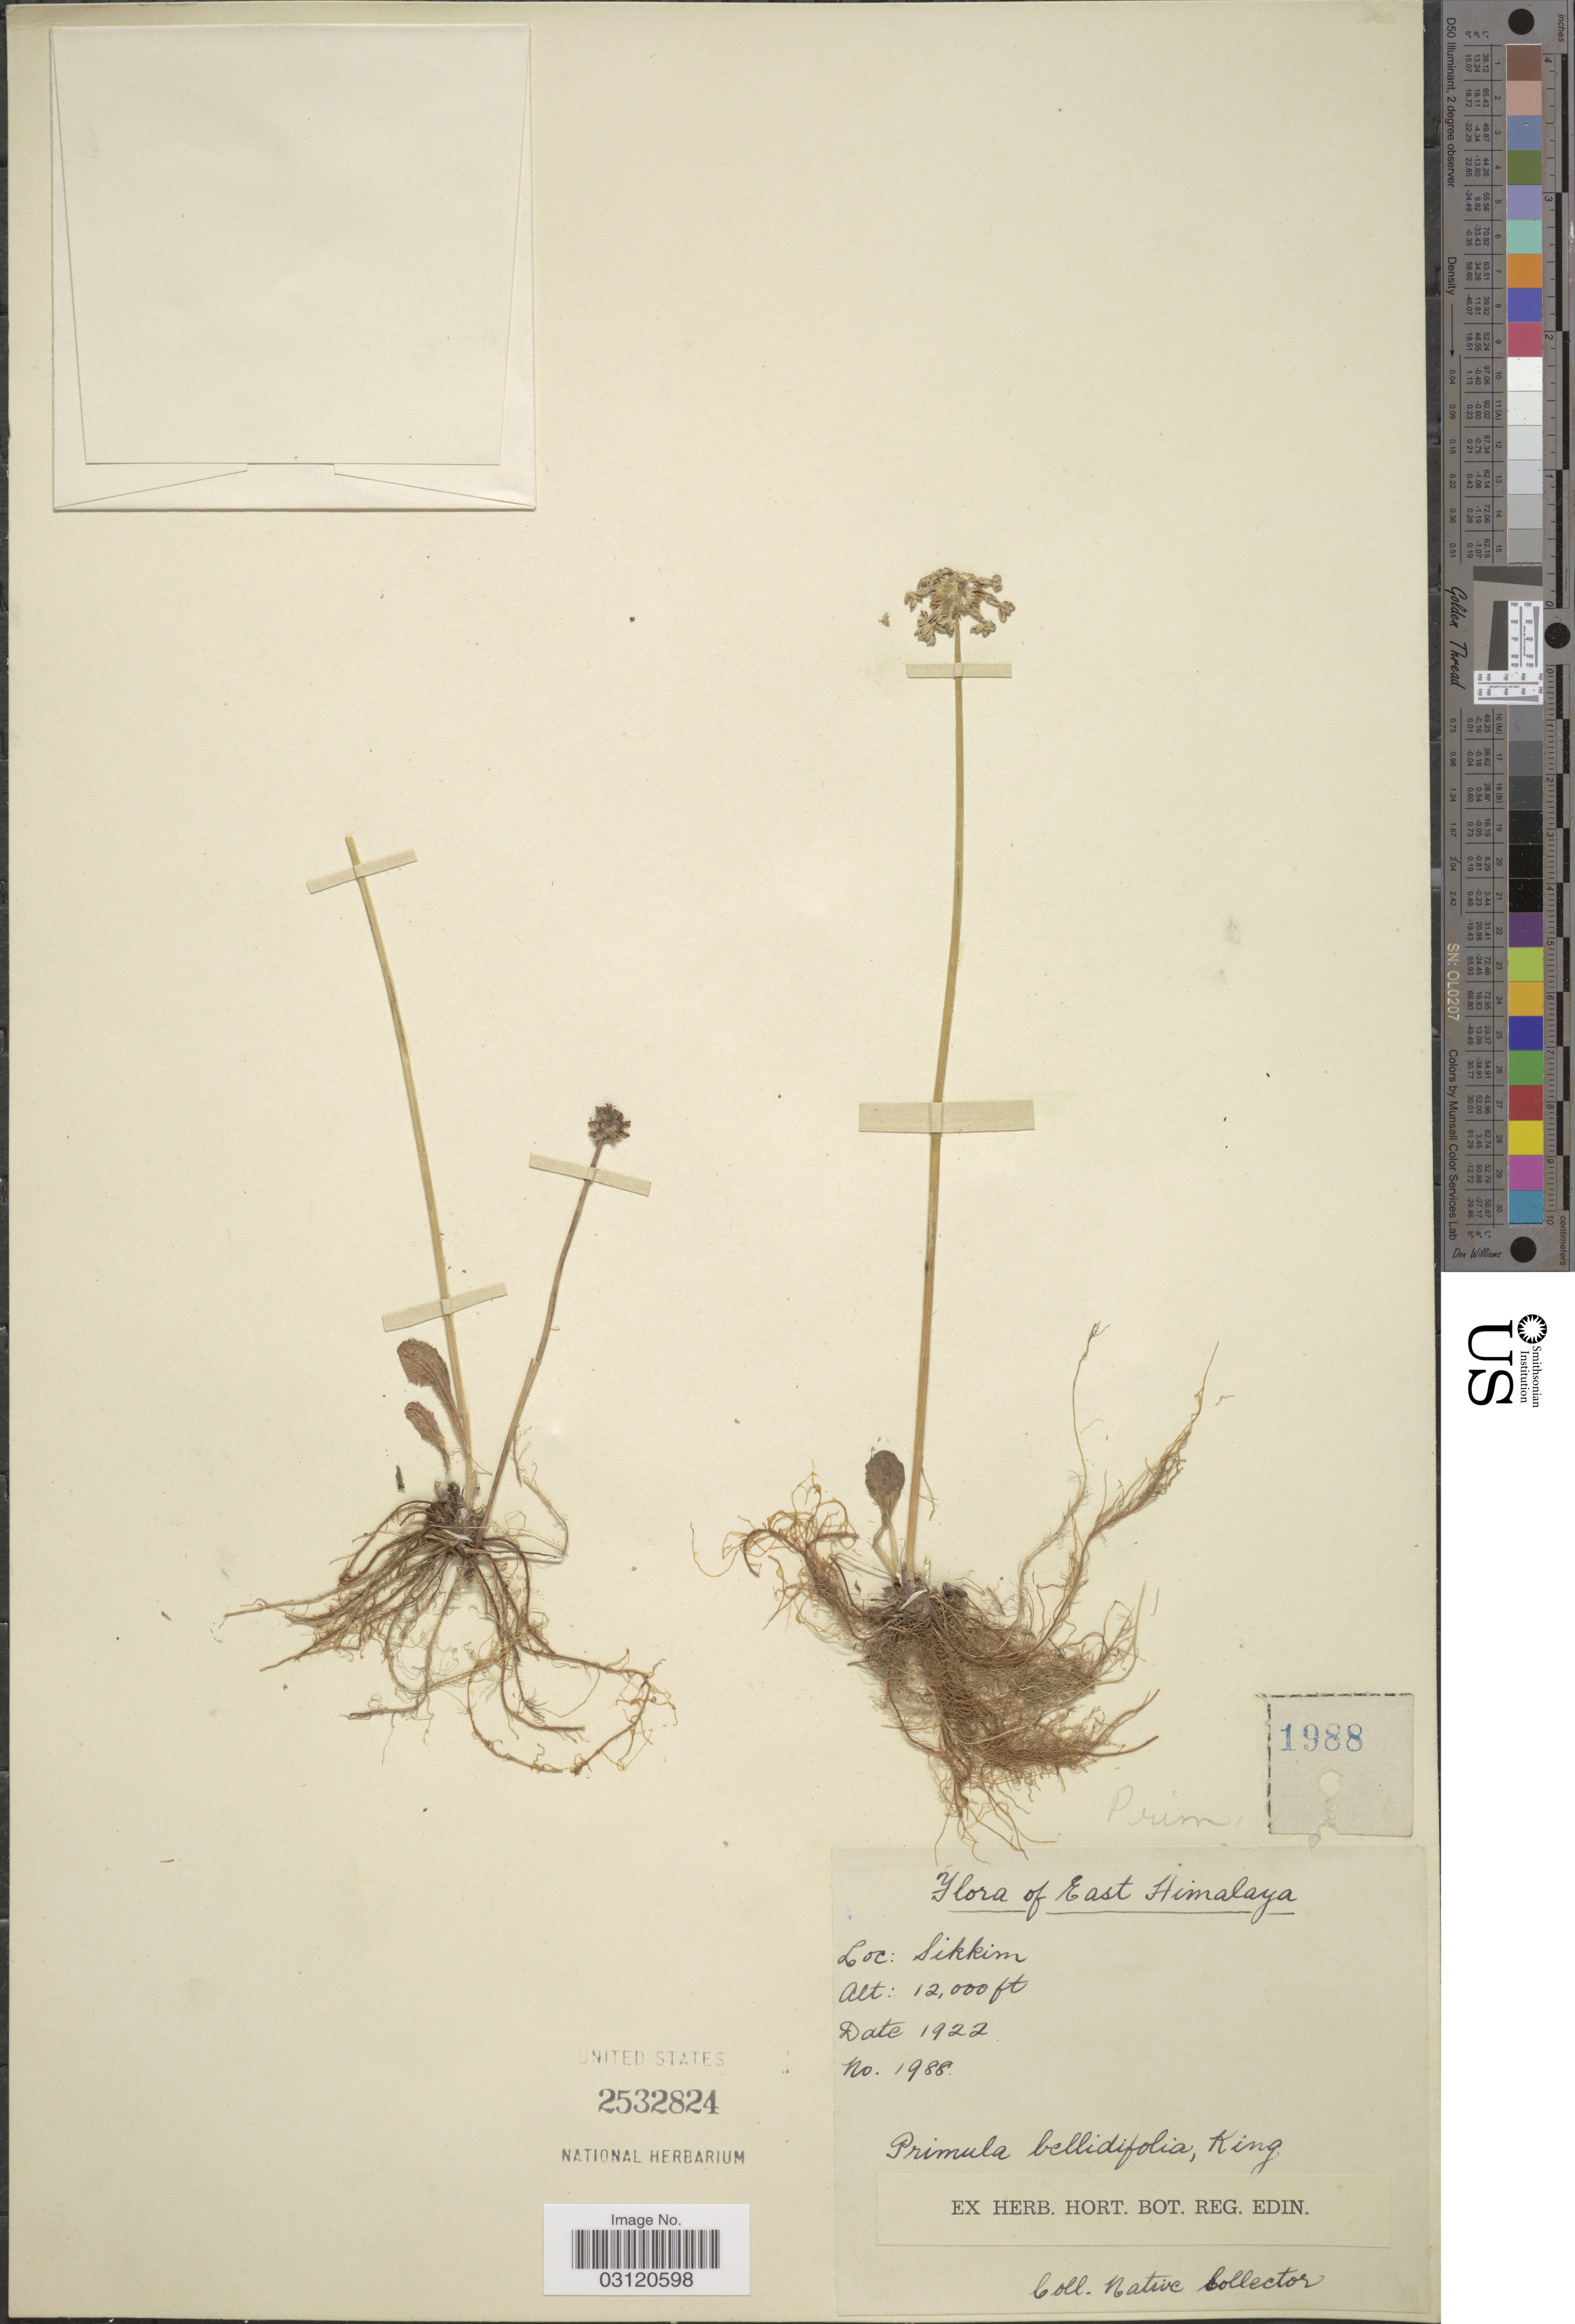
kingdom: Plantae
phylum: Tracheophyta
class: Magnoliopsida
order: Ericales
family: Primulaceae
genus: Primula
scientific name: Primula bellidifolia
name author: King ex Hook. f.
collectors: Native collector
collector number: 1988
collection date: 1922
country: India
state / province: Sikkim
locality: East Himalaya.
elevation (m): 3658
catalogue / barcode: US 2532824